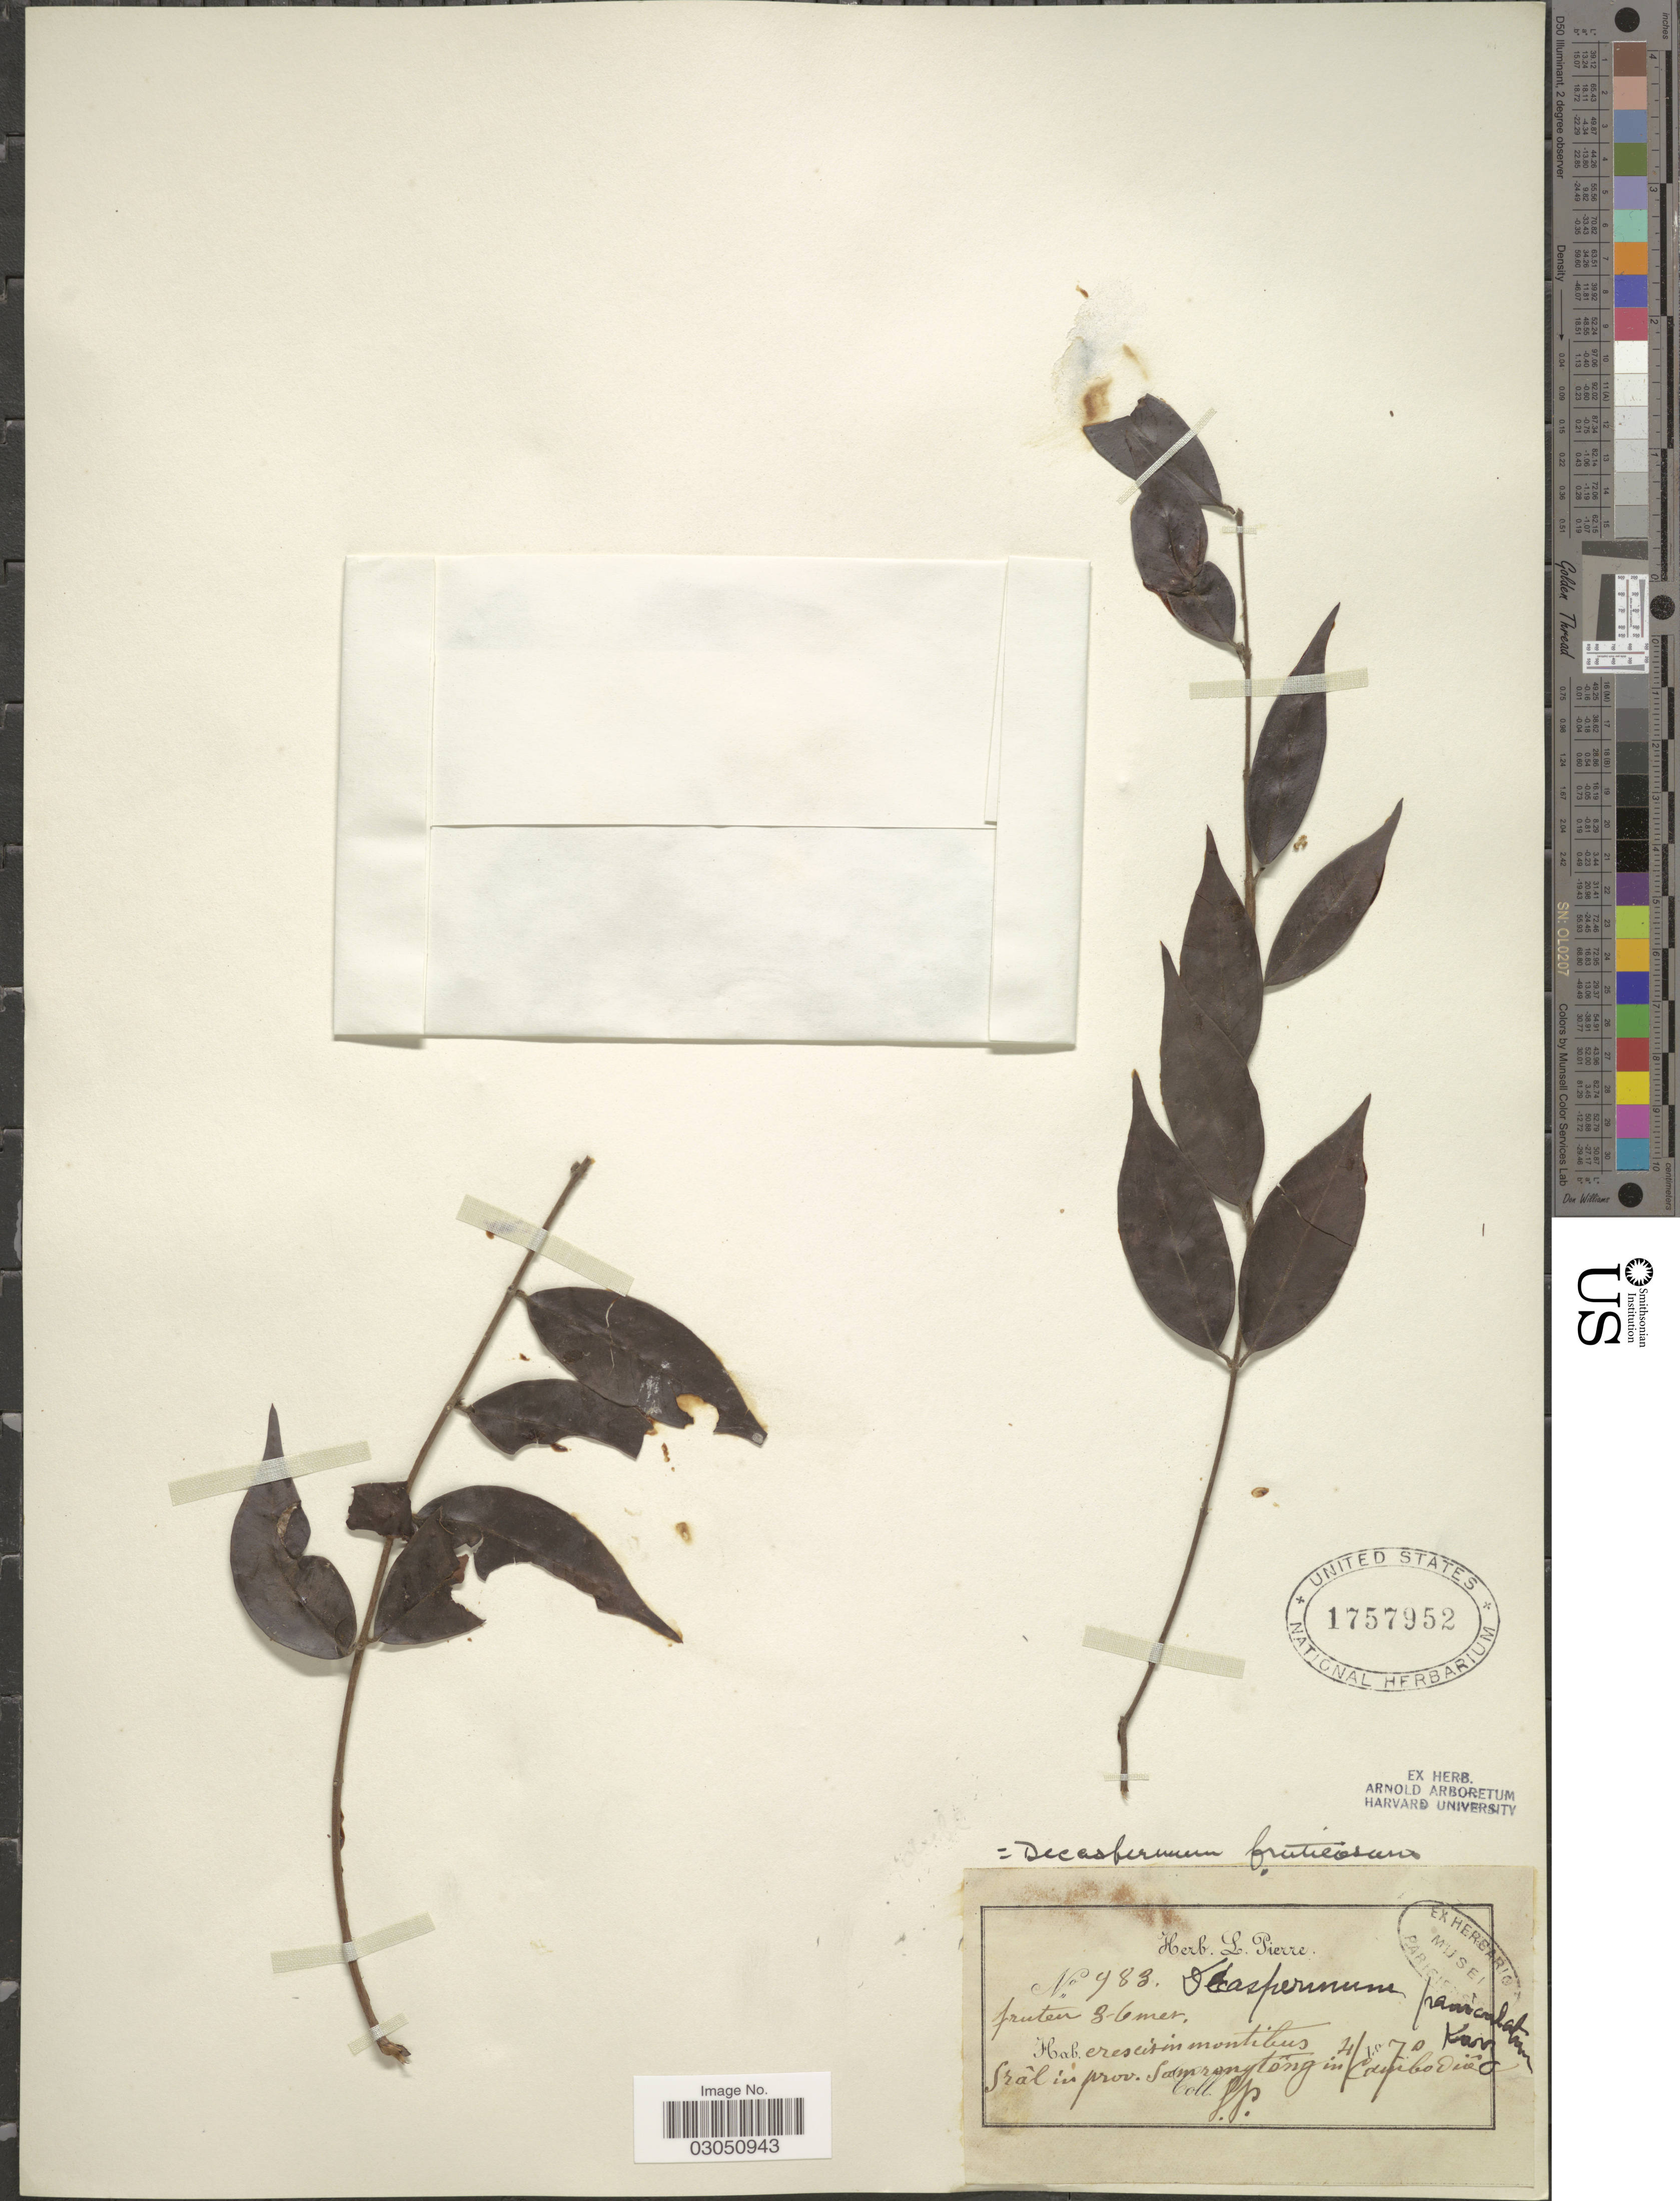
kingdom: Plantae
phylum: Tracheophyta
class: Magnoliopsida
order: Myrtales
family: Myrtaceae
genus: Decaspermum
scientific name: Decaspermum gracilentum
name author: (Hance) Merr. & L.M. Perry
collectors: L. Pierre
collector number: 983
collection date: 1870-04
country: Cambodia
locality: Tral in prov. Samrongtong in Caibodieo.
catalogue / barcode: US 1757952